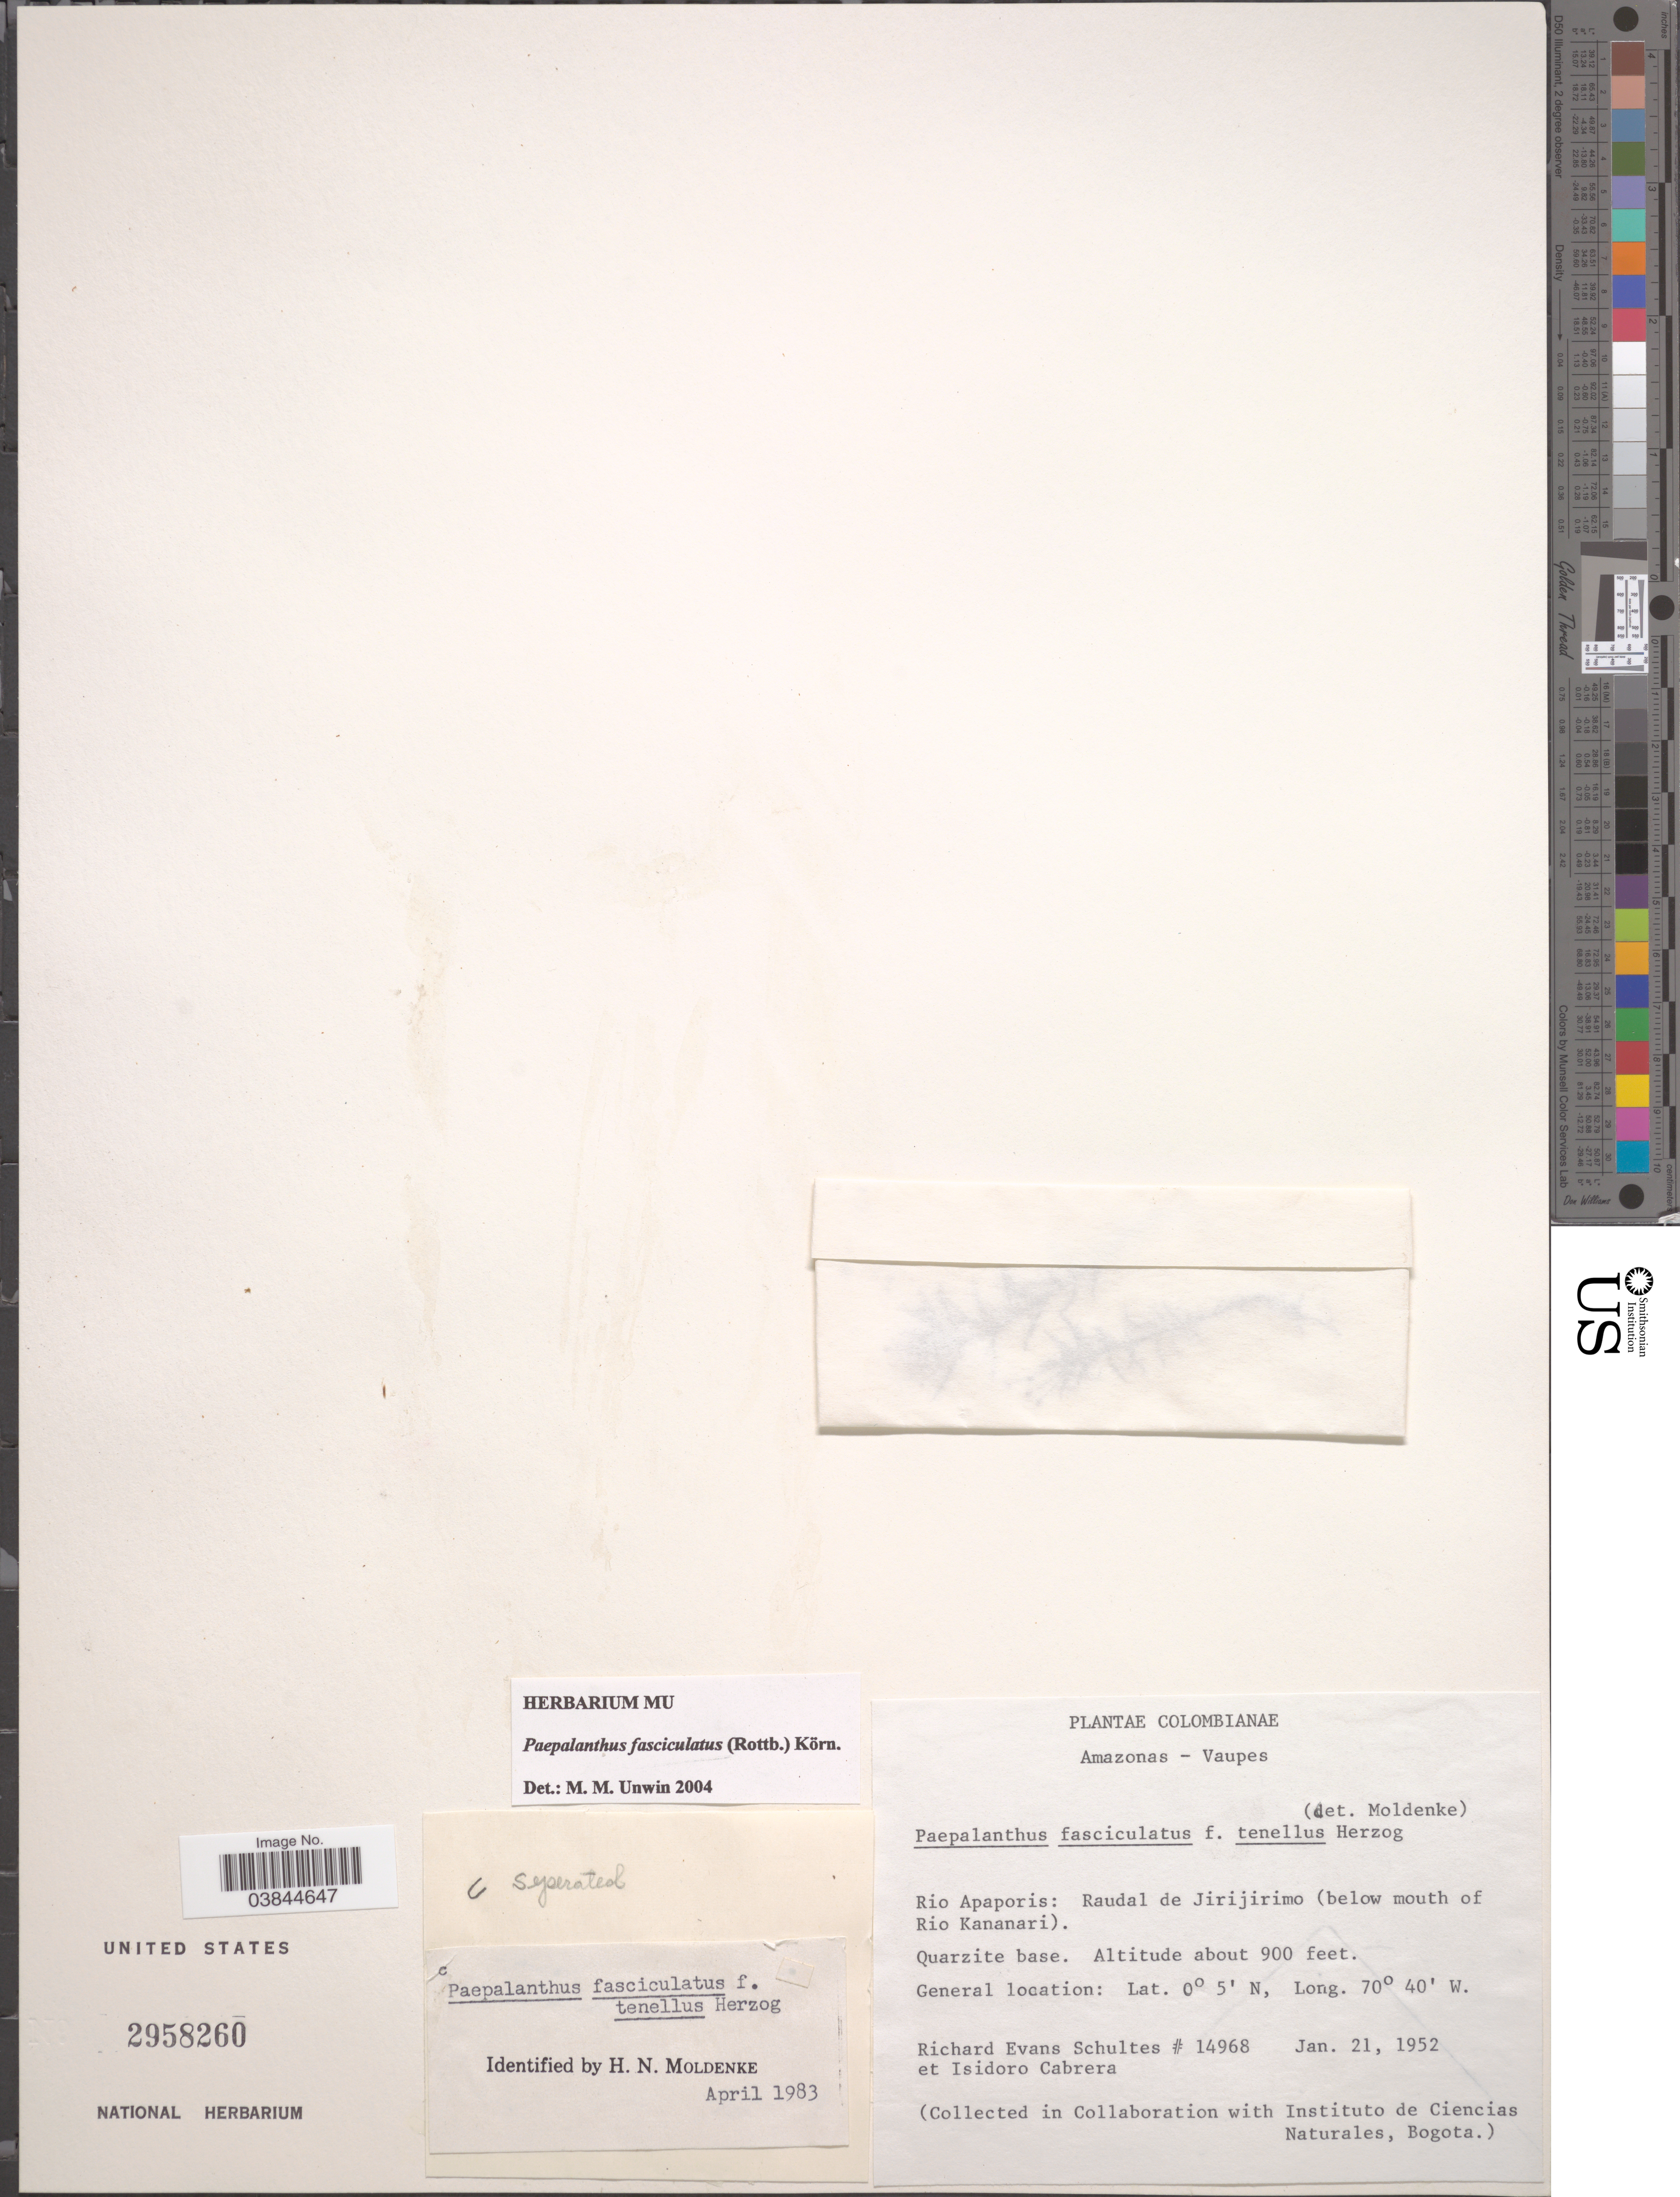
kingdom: Plantae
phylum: Tracheophyta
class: Liliopsida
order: Poales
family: Eriocaulaceae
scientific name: Giuliettia fasciculata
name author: (Rottb.) Andrino & Sano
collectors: R. E. Schultes & I. Cabrera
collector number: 14968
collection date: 1952-01-21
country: Colombia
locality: Amazonas-Vaupes. Rio Apaporis: Raudal de Jirijirimo (below mouth of Río Kananarí). Quarzite base.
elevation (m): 274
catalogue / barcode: US 2958260